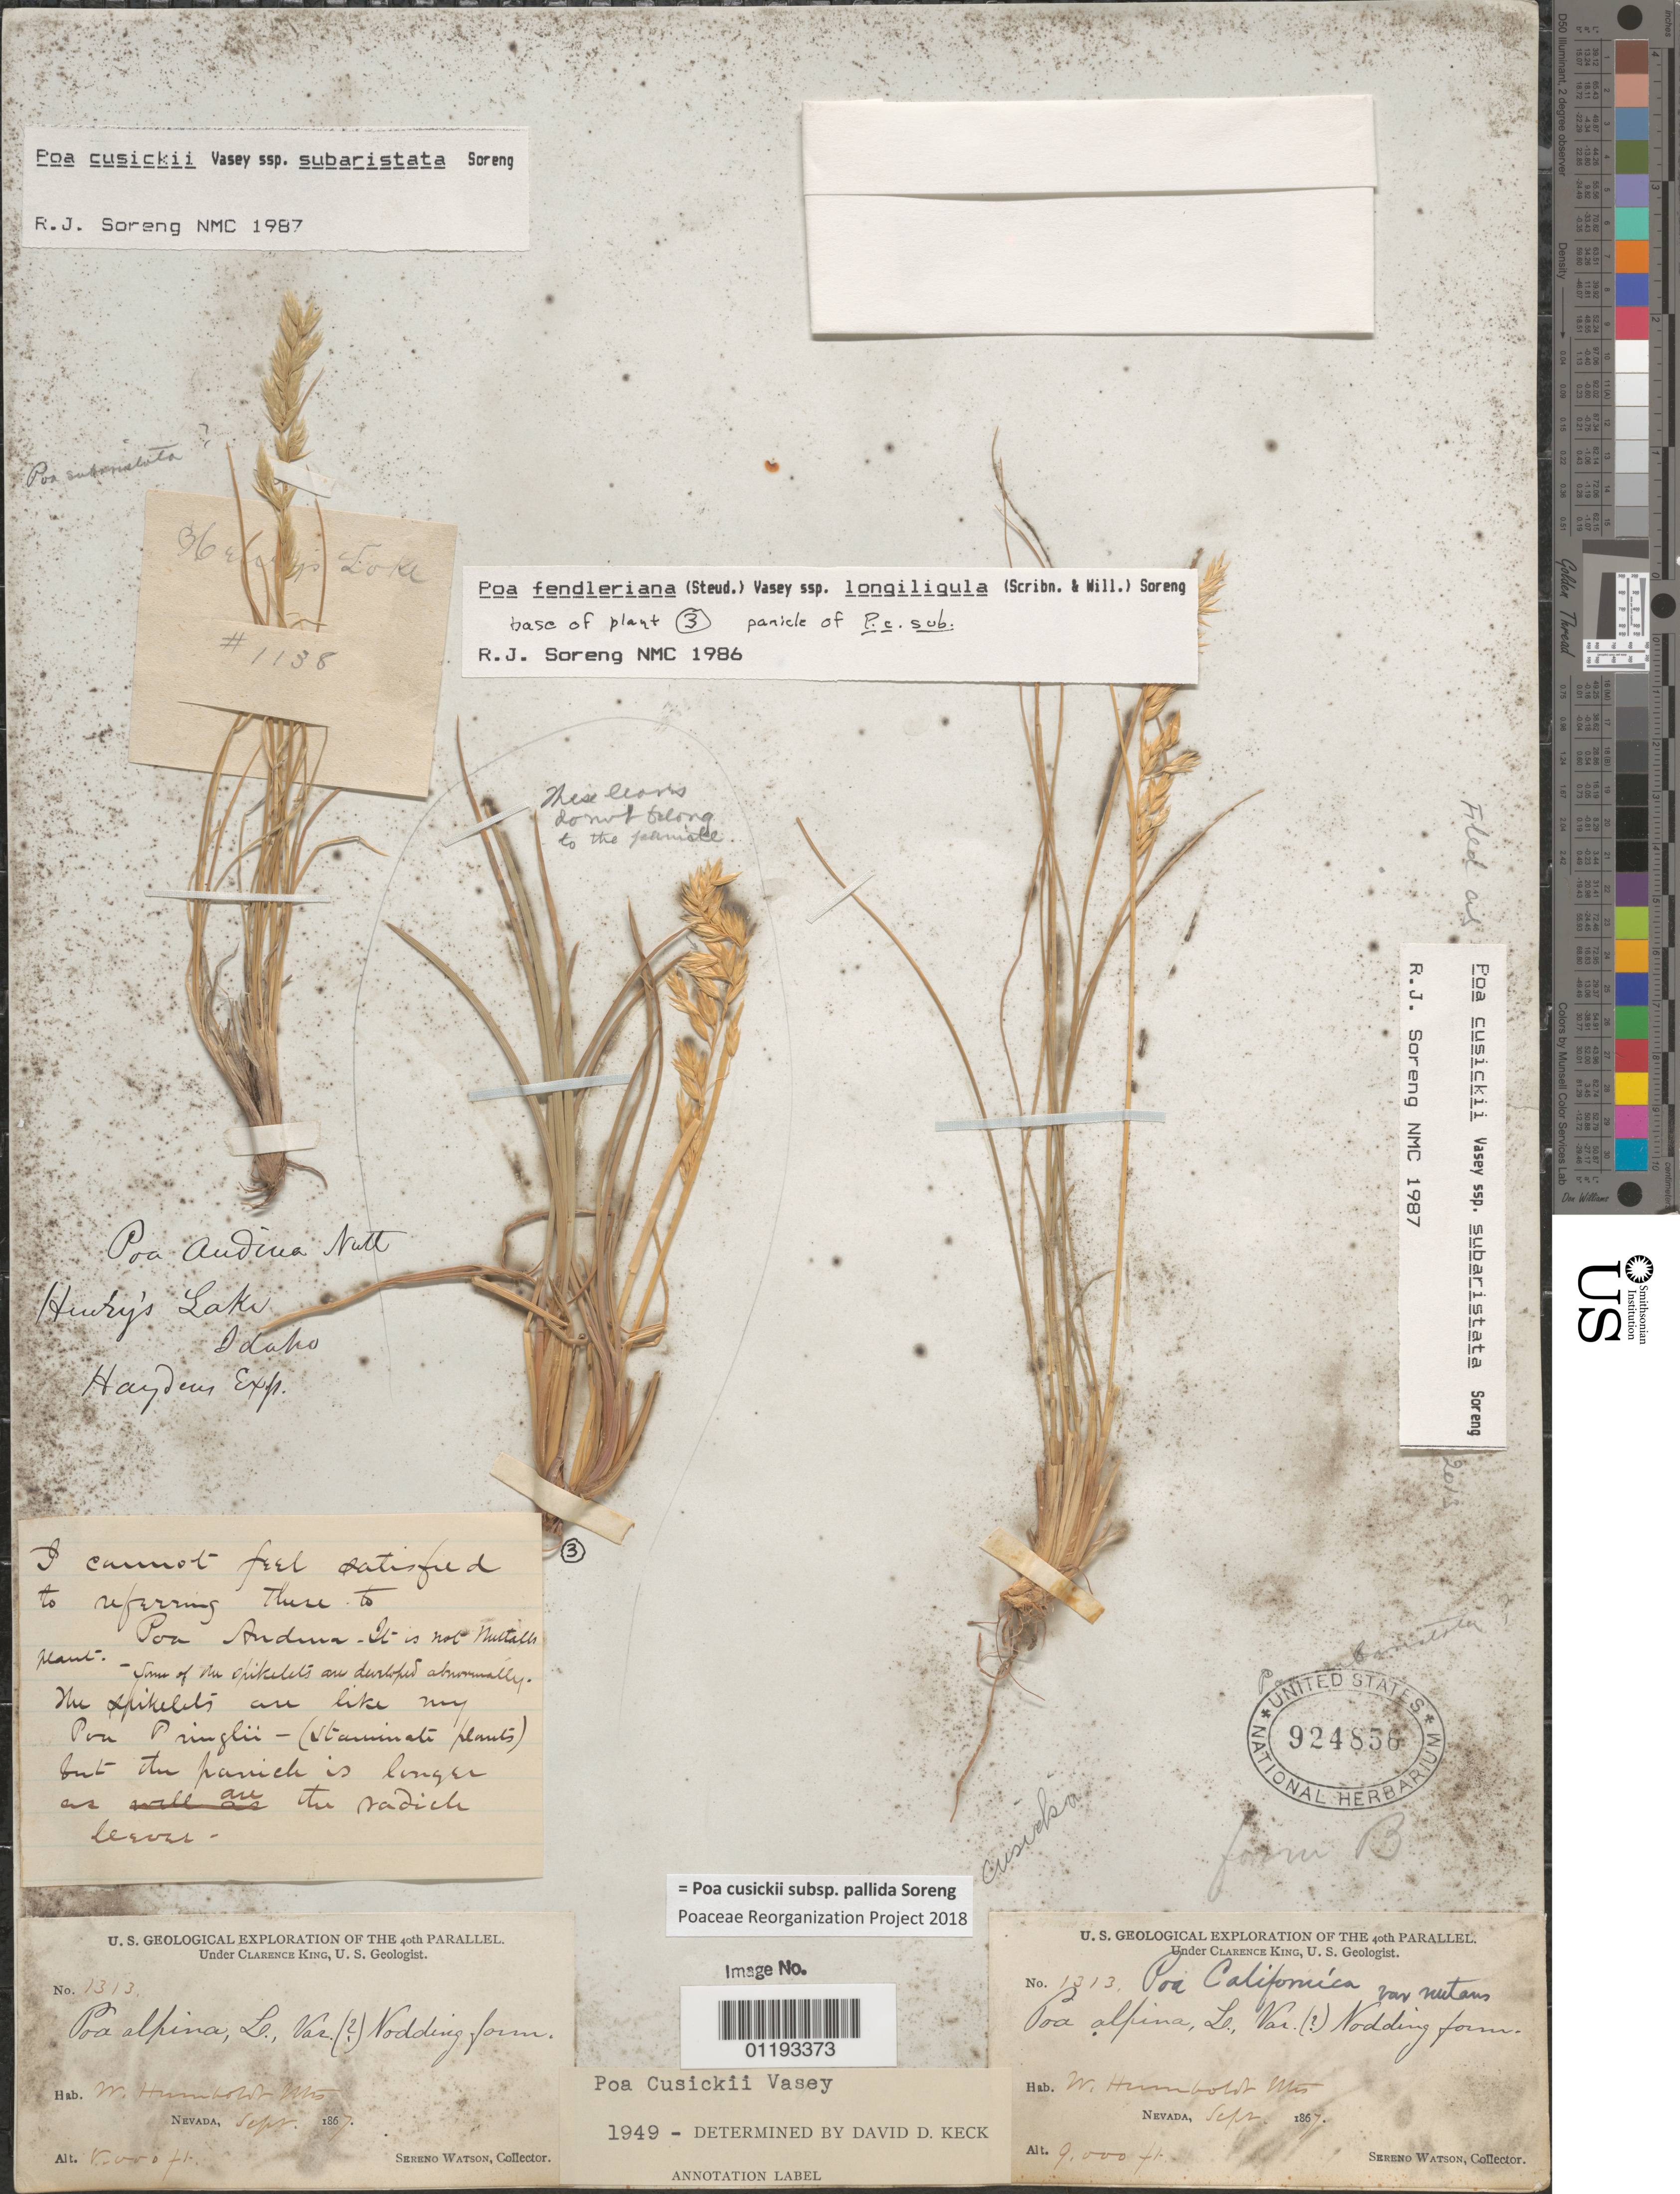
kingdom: Plantae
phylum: Tracheophyta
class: Liliopsida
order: Poales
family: Poaceae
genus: Poa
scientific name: Poa cusickii subsp. pallida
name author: Soreng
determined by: Poaceae Reorganization Project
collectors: S. Watson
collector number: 1313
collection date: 1867-09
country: United States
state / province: Nevada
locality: W. Humboldt Mts.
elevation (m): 2438